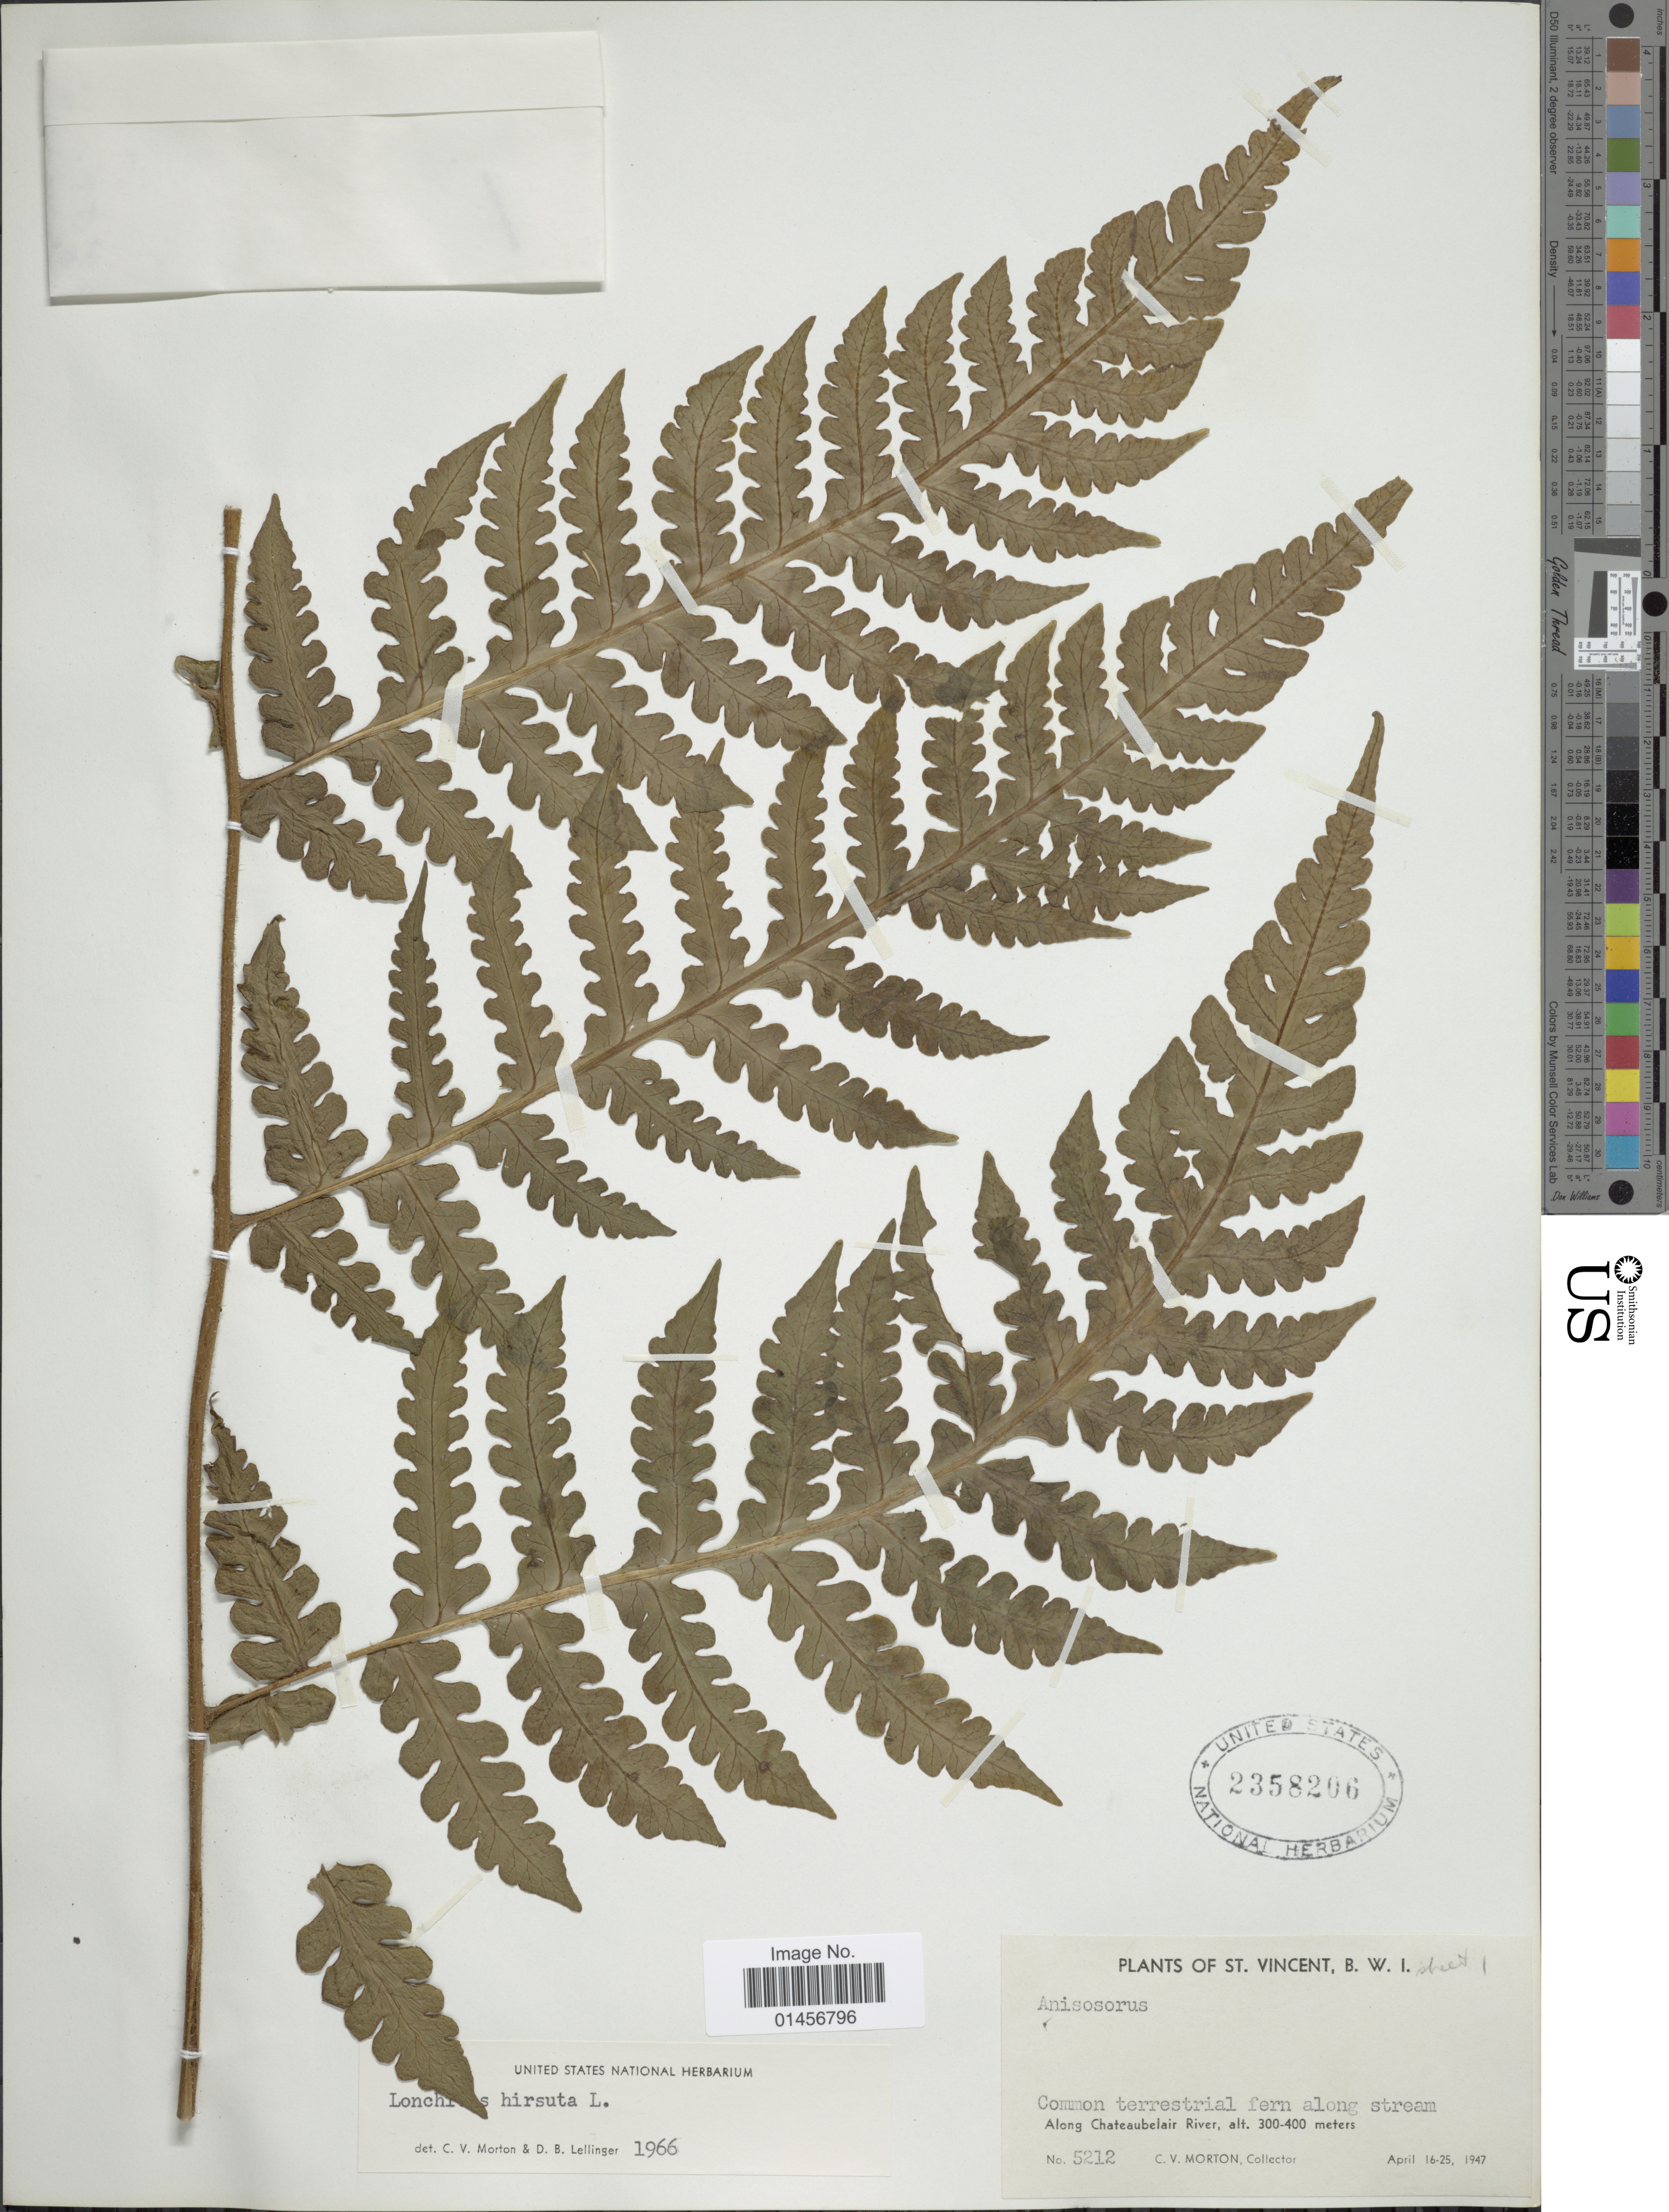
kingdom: Plantae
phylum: Tracheophyta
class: Polypodiopsida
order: Polypodiales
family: Lonchitidaceae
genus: Lonchitis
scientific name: Lonchitis hirsuta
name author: L.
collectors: C. V. Morton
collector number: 5212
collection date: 1947-04-16/1947-04-25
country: St. Vincent - Grenadines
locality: Along stream. Along Chateaubelair River.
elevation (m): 300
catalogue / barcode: US 2358206